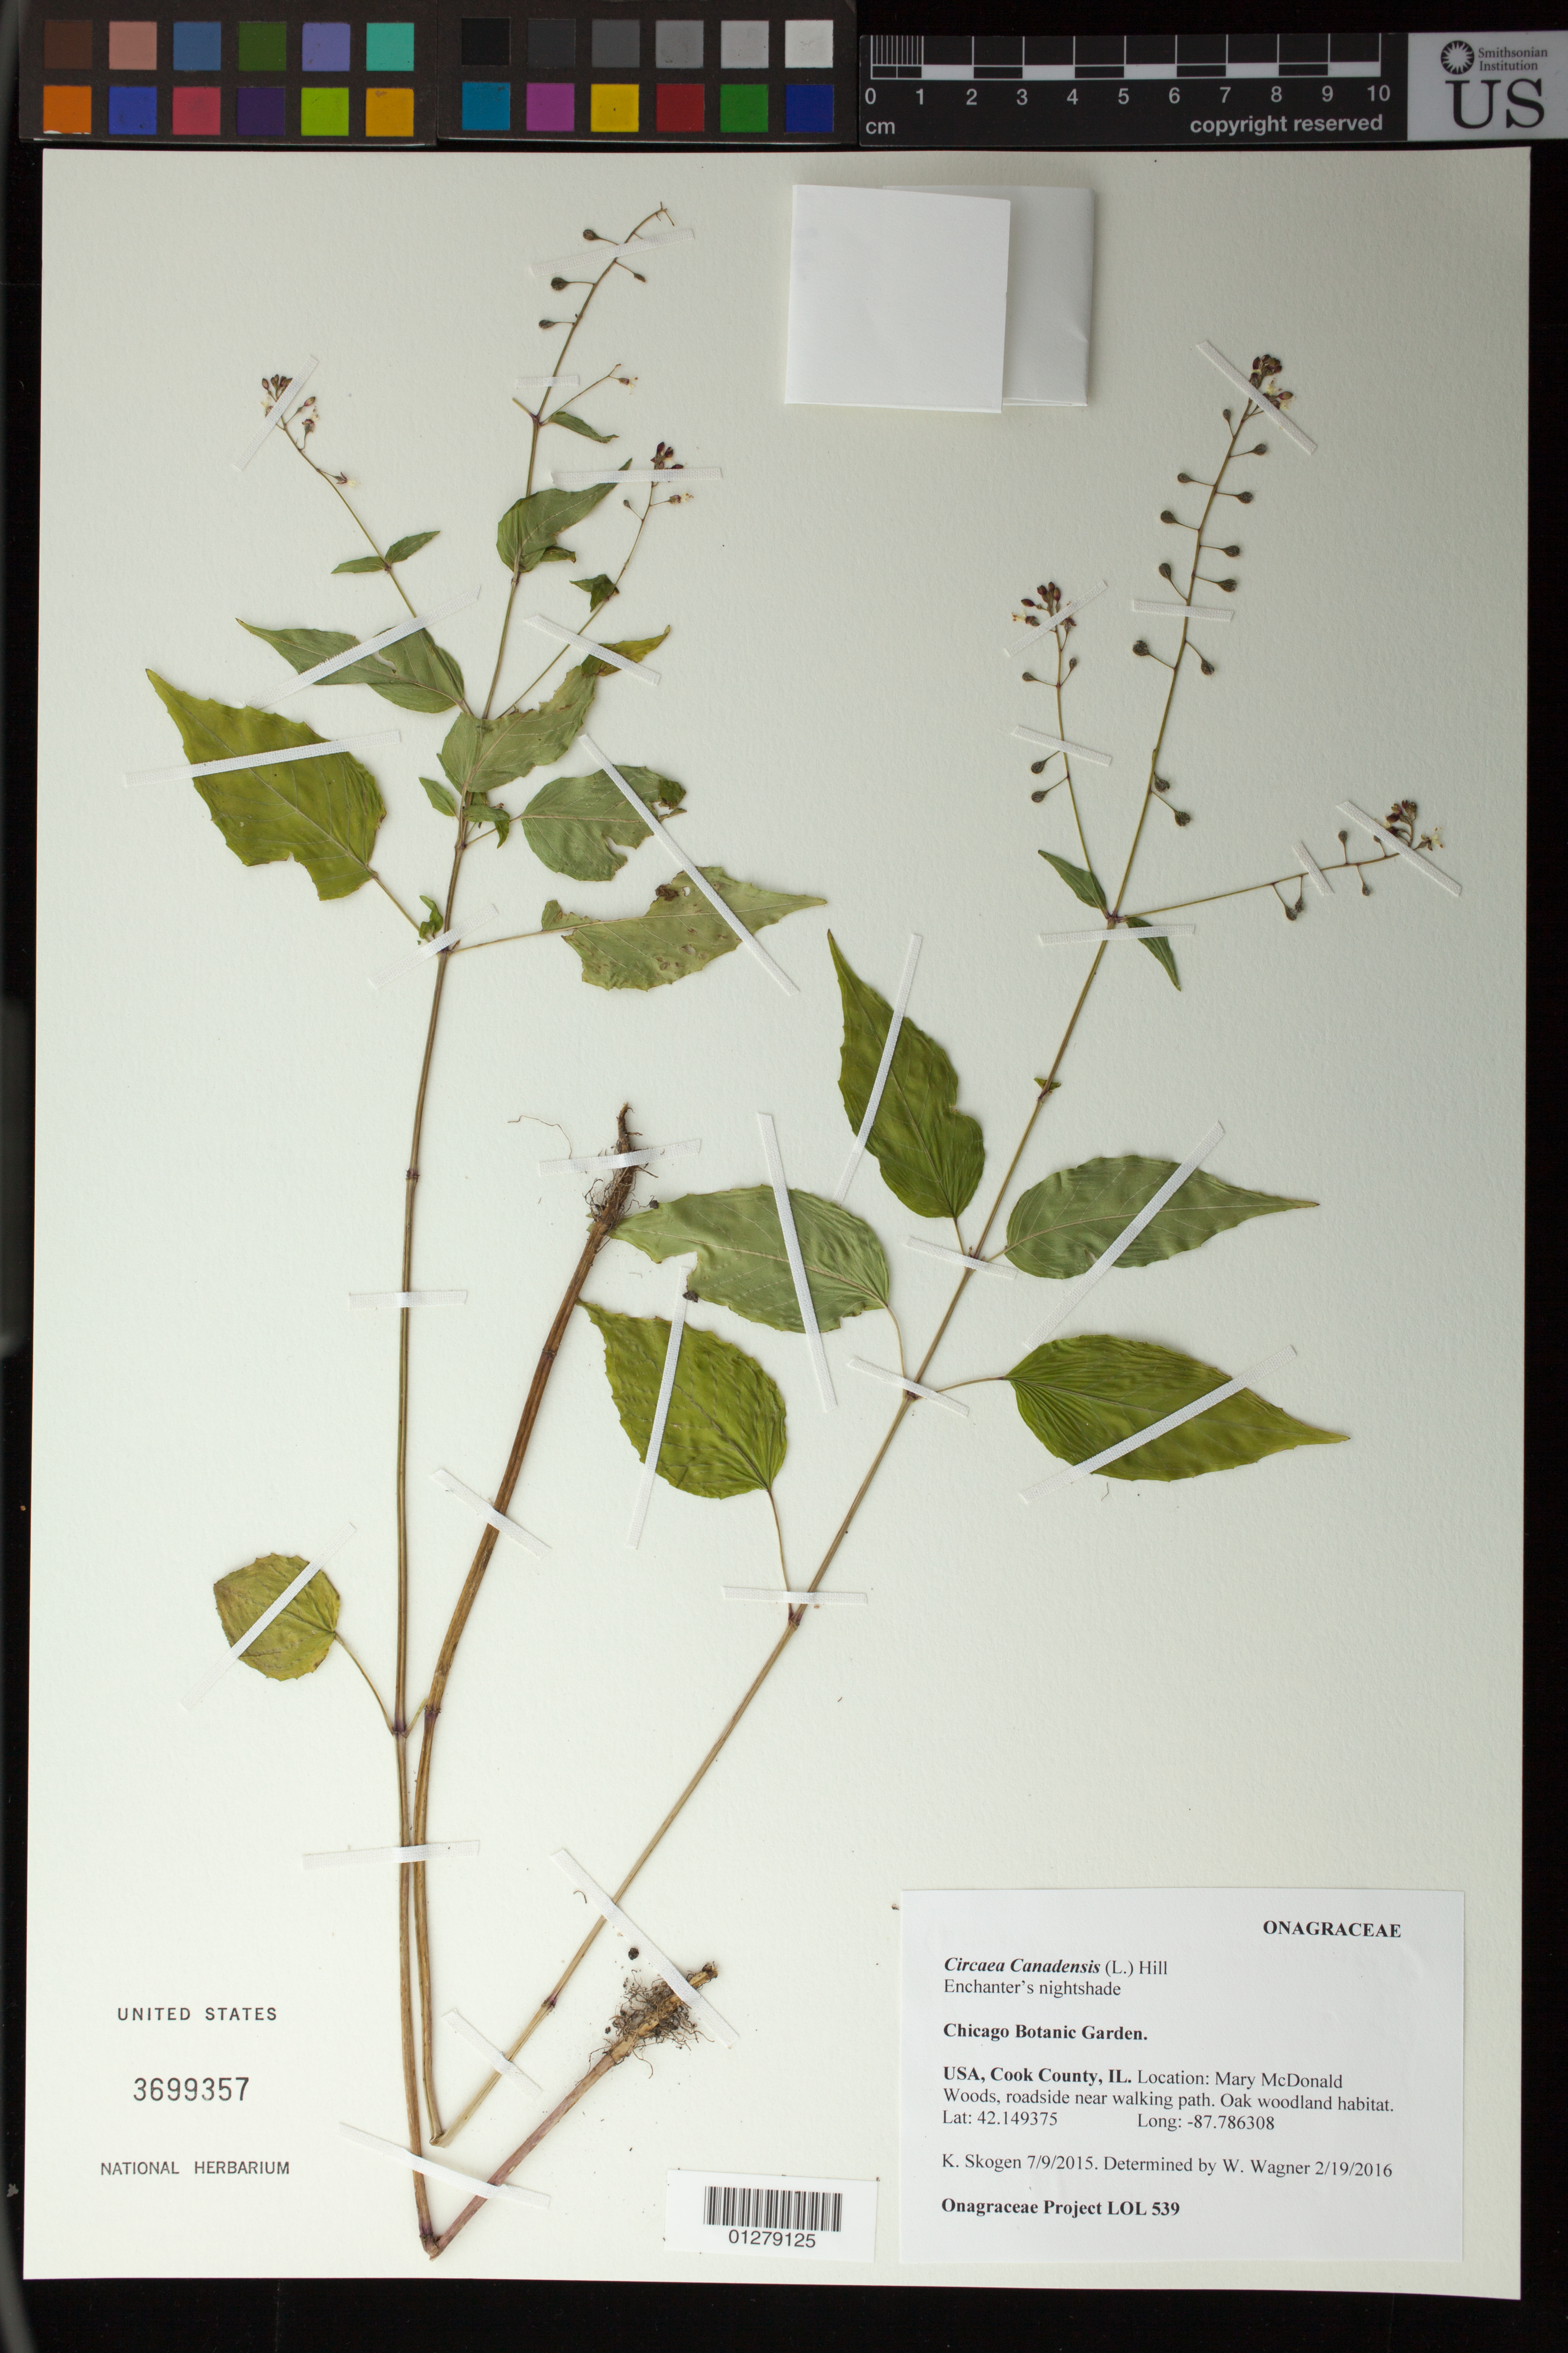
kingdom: Plantae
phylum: Tracheophyta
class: Magnoliopsida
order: Myrtales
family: Onagraceae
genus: Circaea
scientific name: Circaea canadensis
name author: (L.) Hill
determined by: Wagner, W. L., (BOT), Smithsonian Institution - National Museum of Natural History (UNITED STATES)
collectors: K. Skogen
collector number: LOL 539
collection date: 2015-07-09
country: United States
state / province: Illinois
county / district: Cook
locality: McDonald Woods, roadside near walking path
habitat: Oak woodland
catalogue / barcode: US 3699357